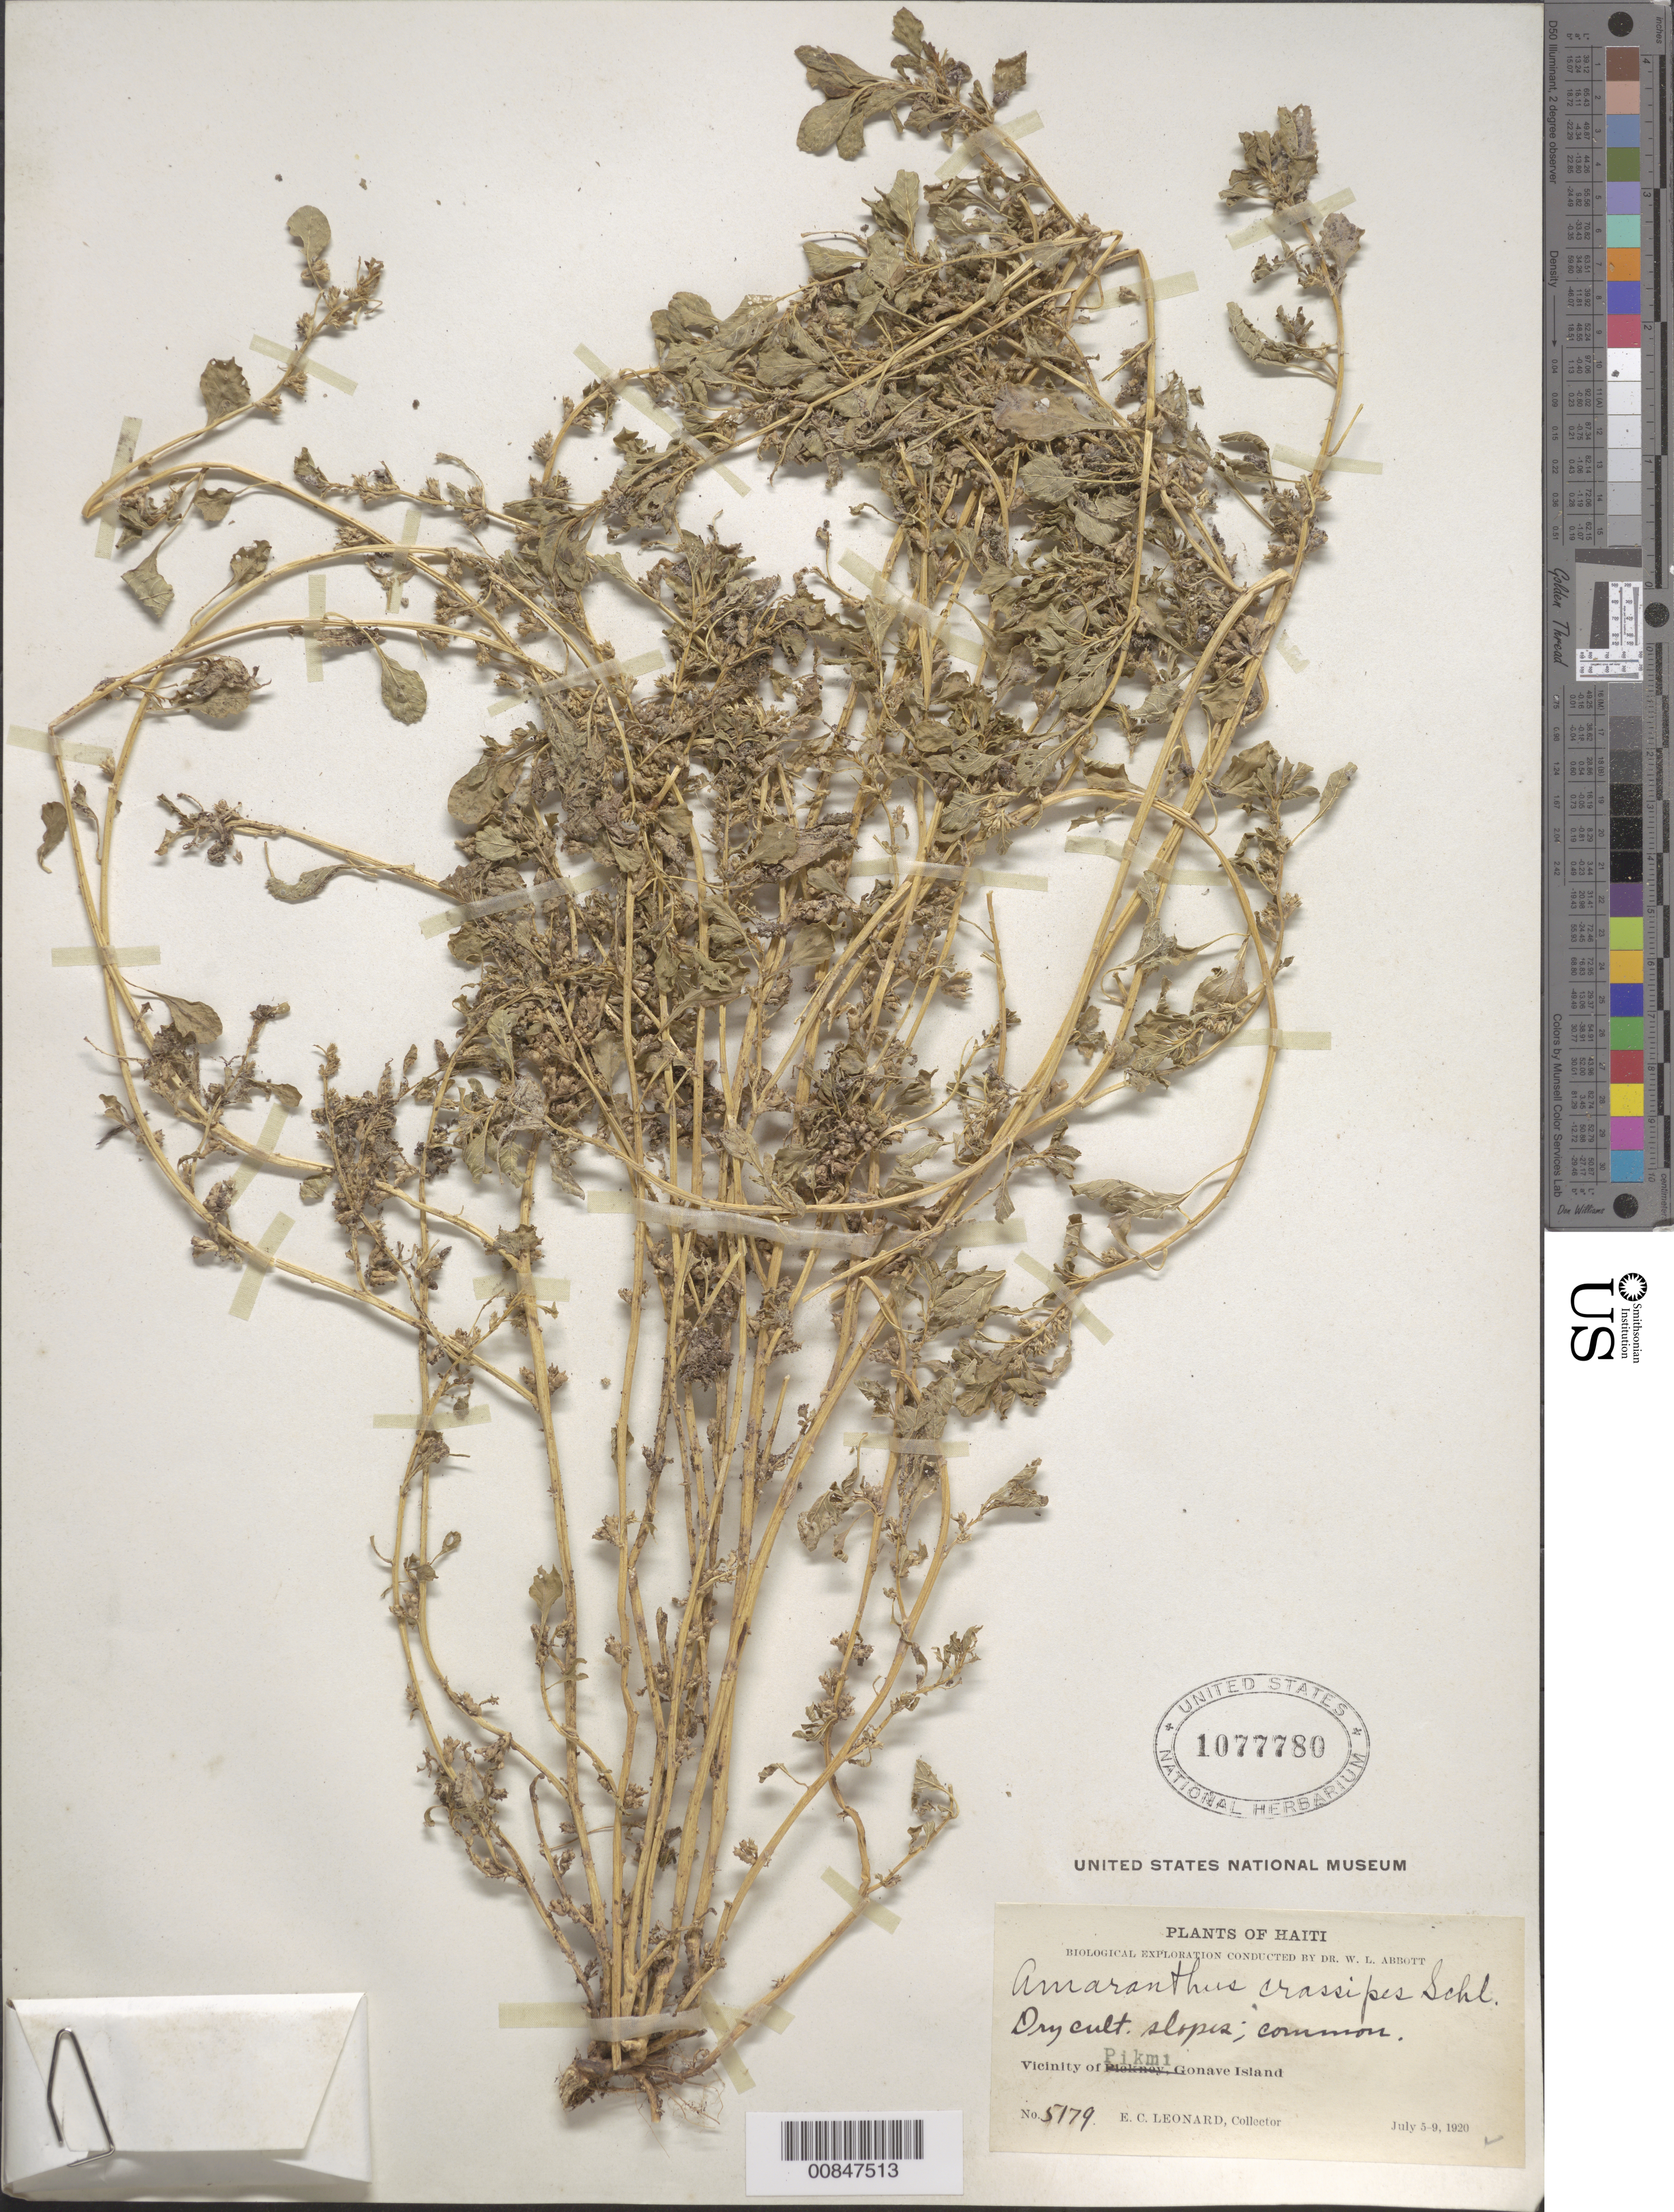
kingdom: Plantae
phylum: Tracheophyta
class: Magnoliopsida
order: Caryophyllales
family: Amaranthaceae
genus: Amaranthus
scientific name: Amaranthus crassipes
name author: Schltdl.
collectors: E. C. Leonard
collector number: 5179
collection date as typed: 05 Jul 1920 to 09 Jul 1920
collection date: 1920-07-05/1920-07-09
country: Haiti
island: Gonave I.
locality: Vicinity of Pikmi, Gonave Island.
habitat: Dry cultivated Slopes.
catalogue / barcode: US 1077780